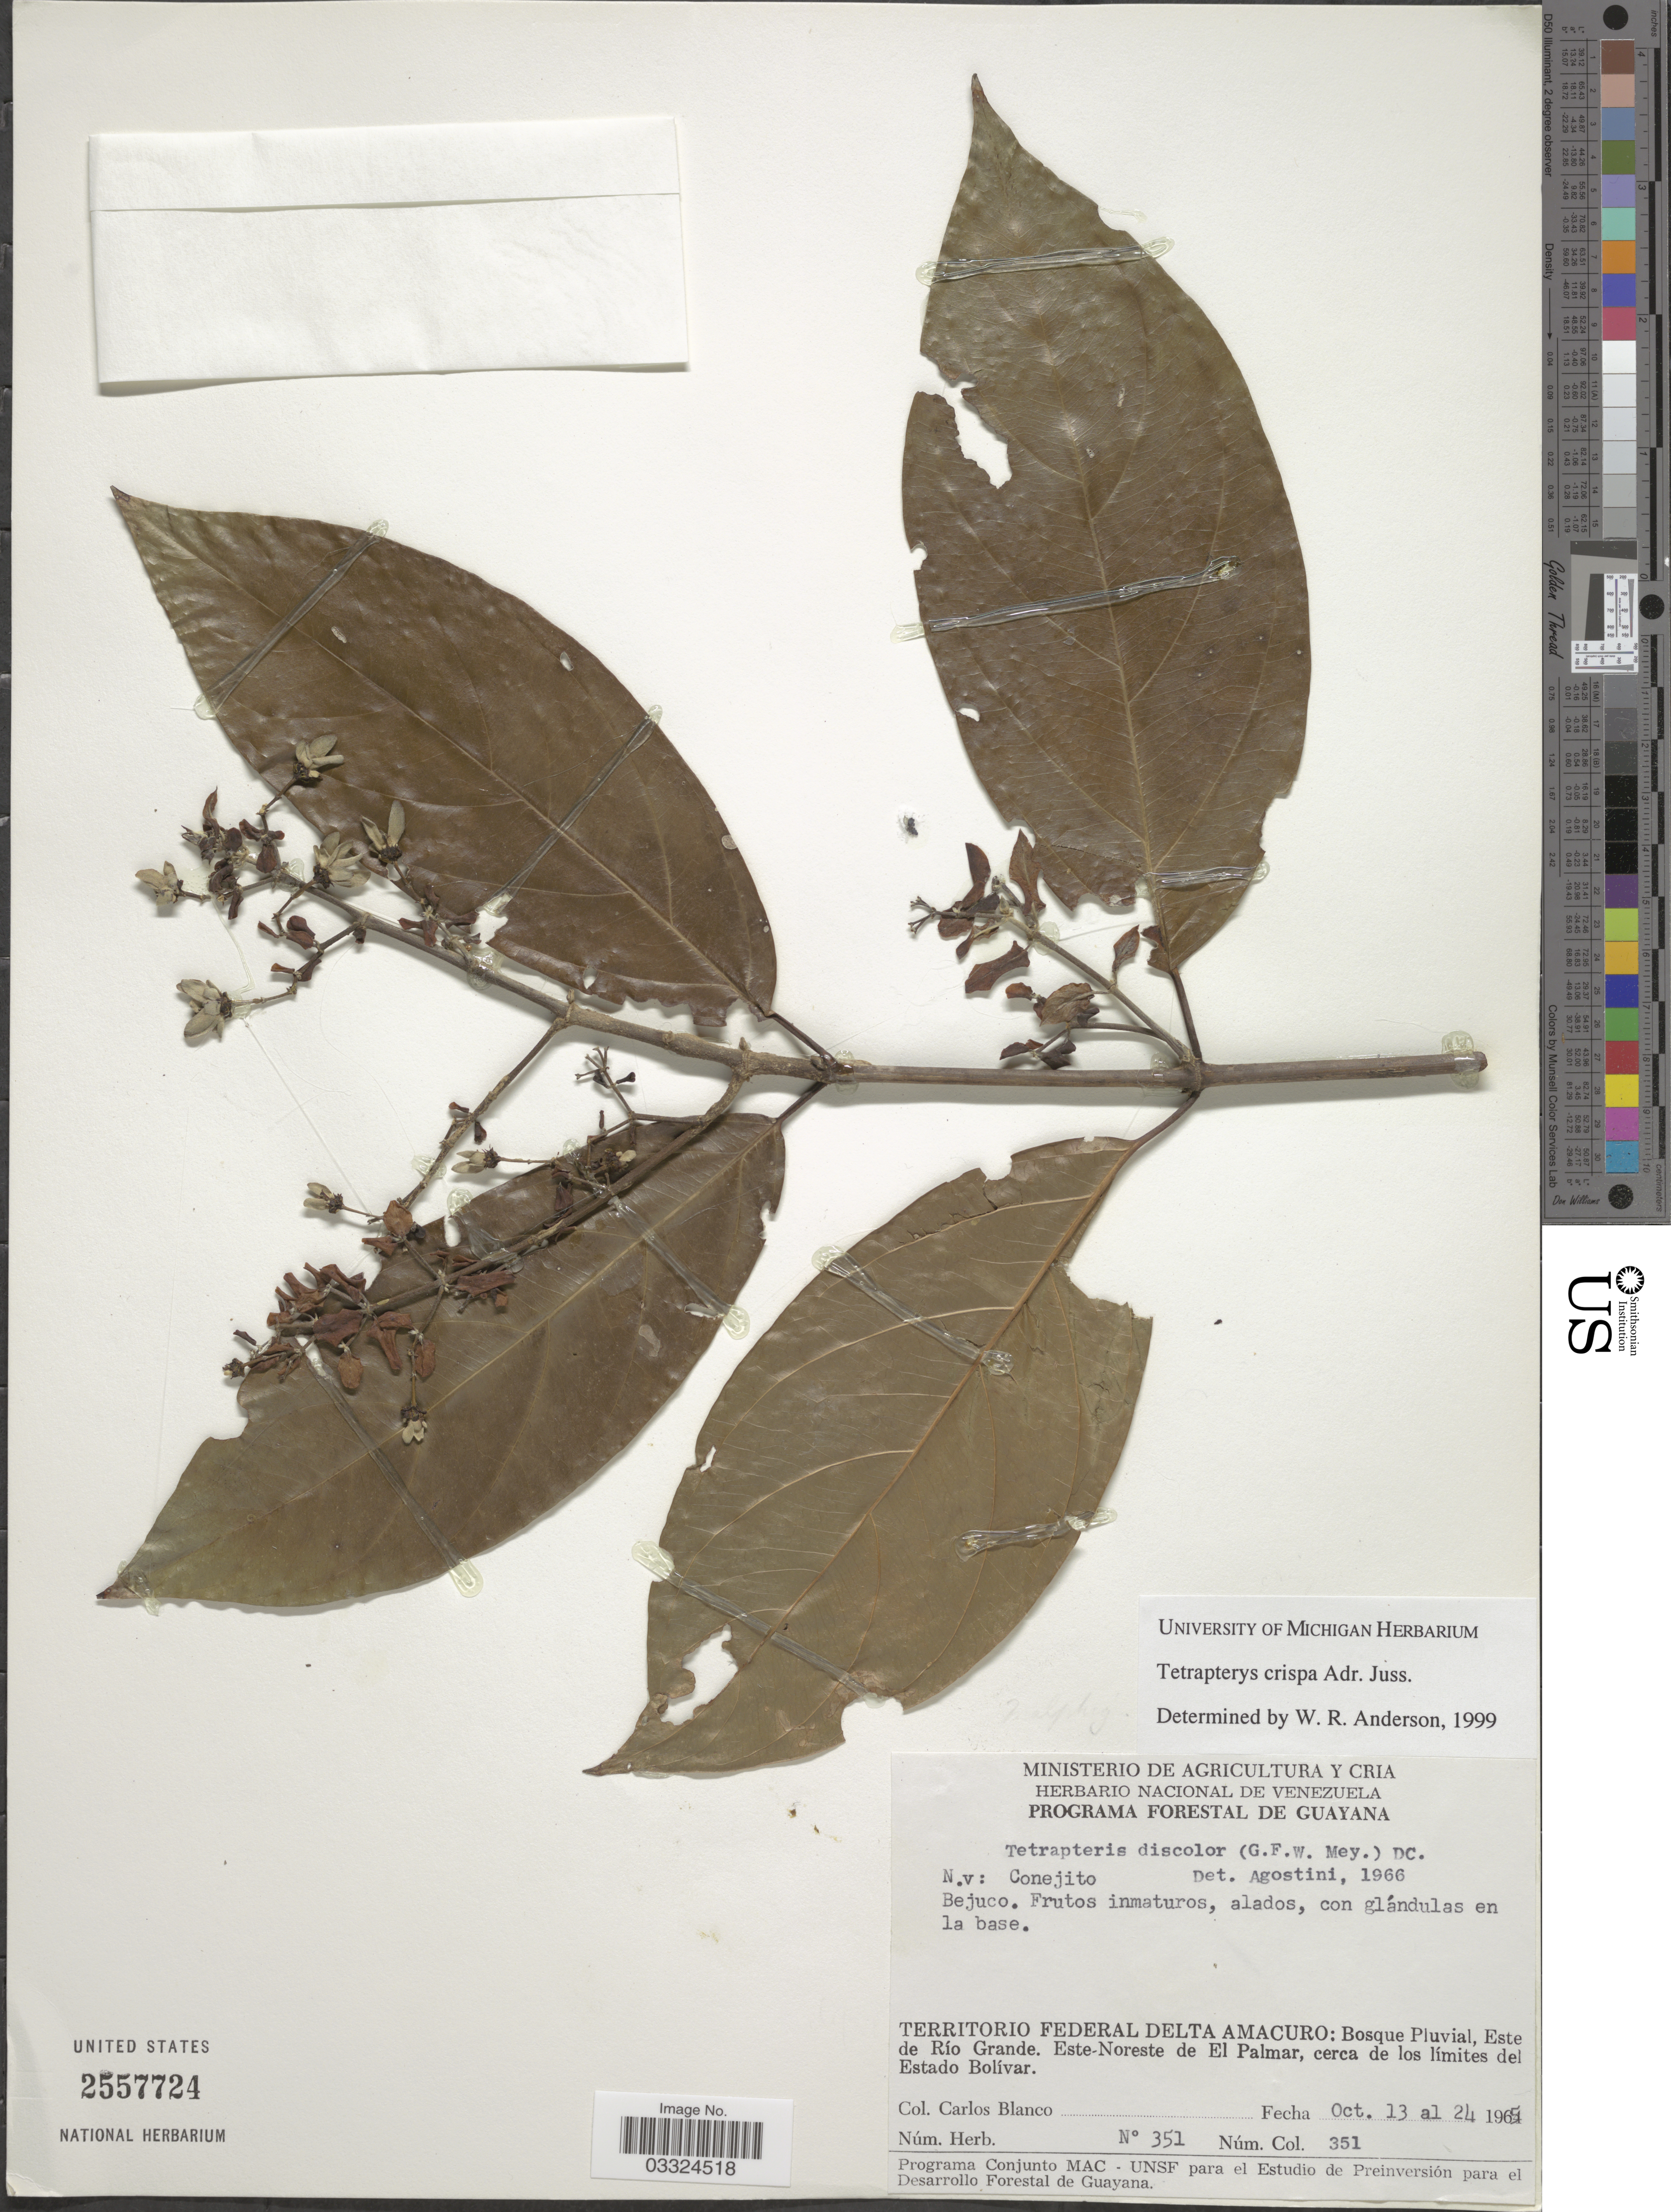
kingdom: Plantae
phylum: Tracheophyta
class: Magnoliopsida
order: Malpighiales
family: Malpighiaceae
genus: Tetrapterys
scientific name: Tetrapterys crispa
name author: A. Juss.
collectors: C. Blanco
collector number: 351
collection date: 1965-10-13/1965-10-24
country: Venezuela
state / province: Delta Amacuro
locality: Territorio Federal Delta Amacuro: Bosque Pluvial, Este de Río Grande. Este-Noreste de El Palmar, cerca de los límites del Estado Bolívar.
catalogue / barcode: US 2557724